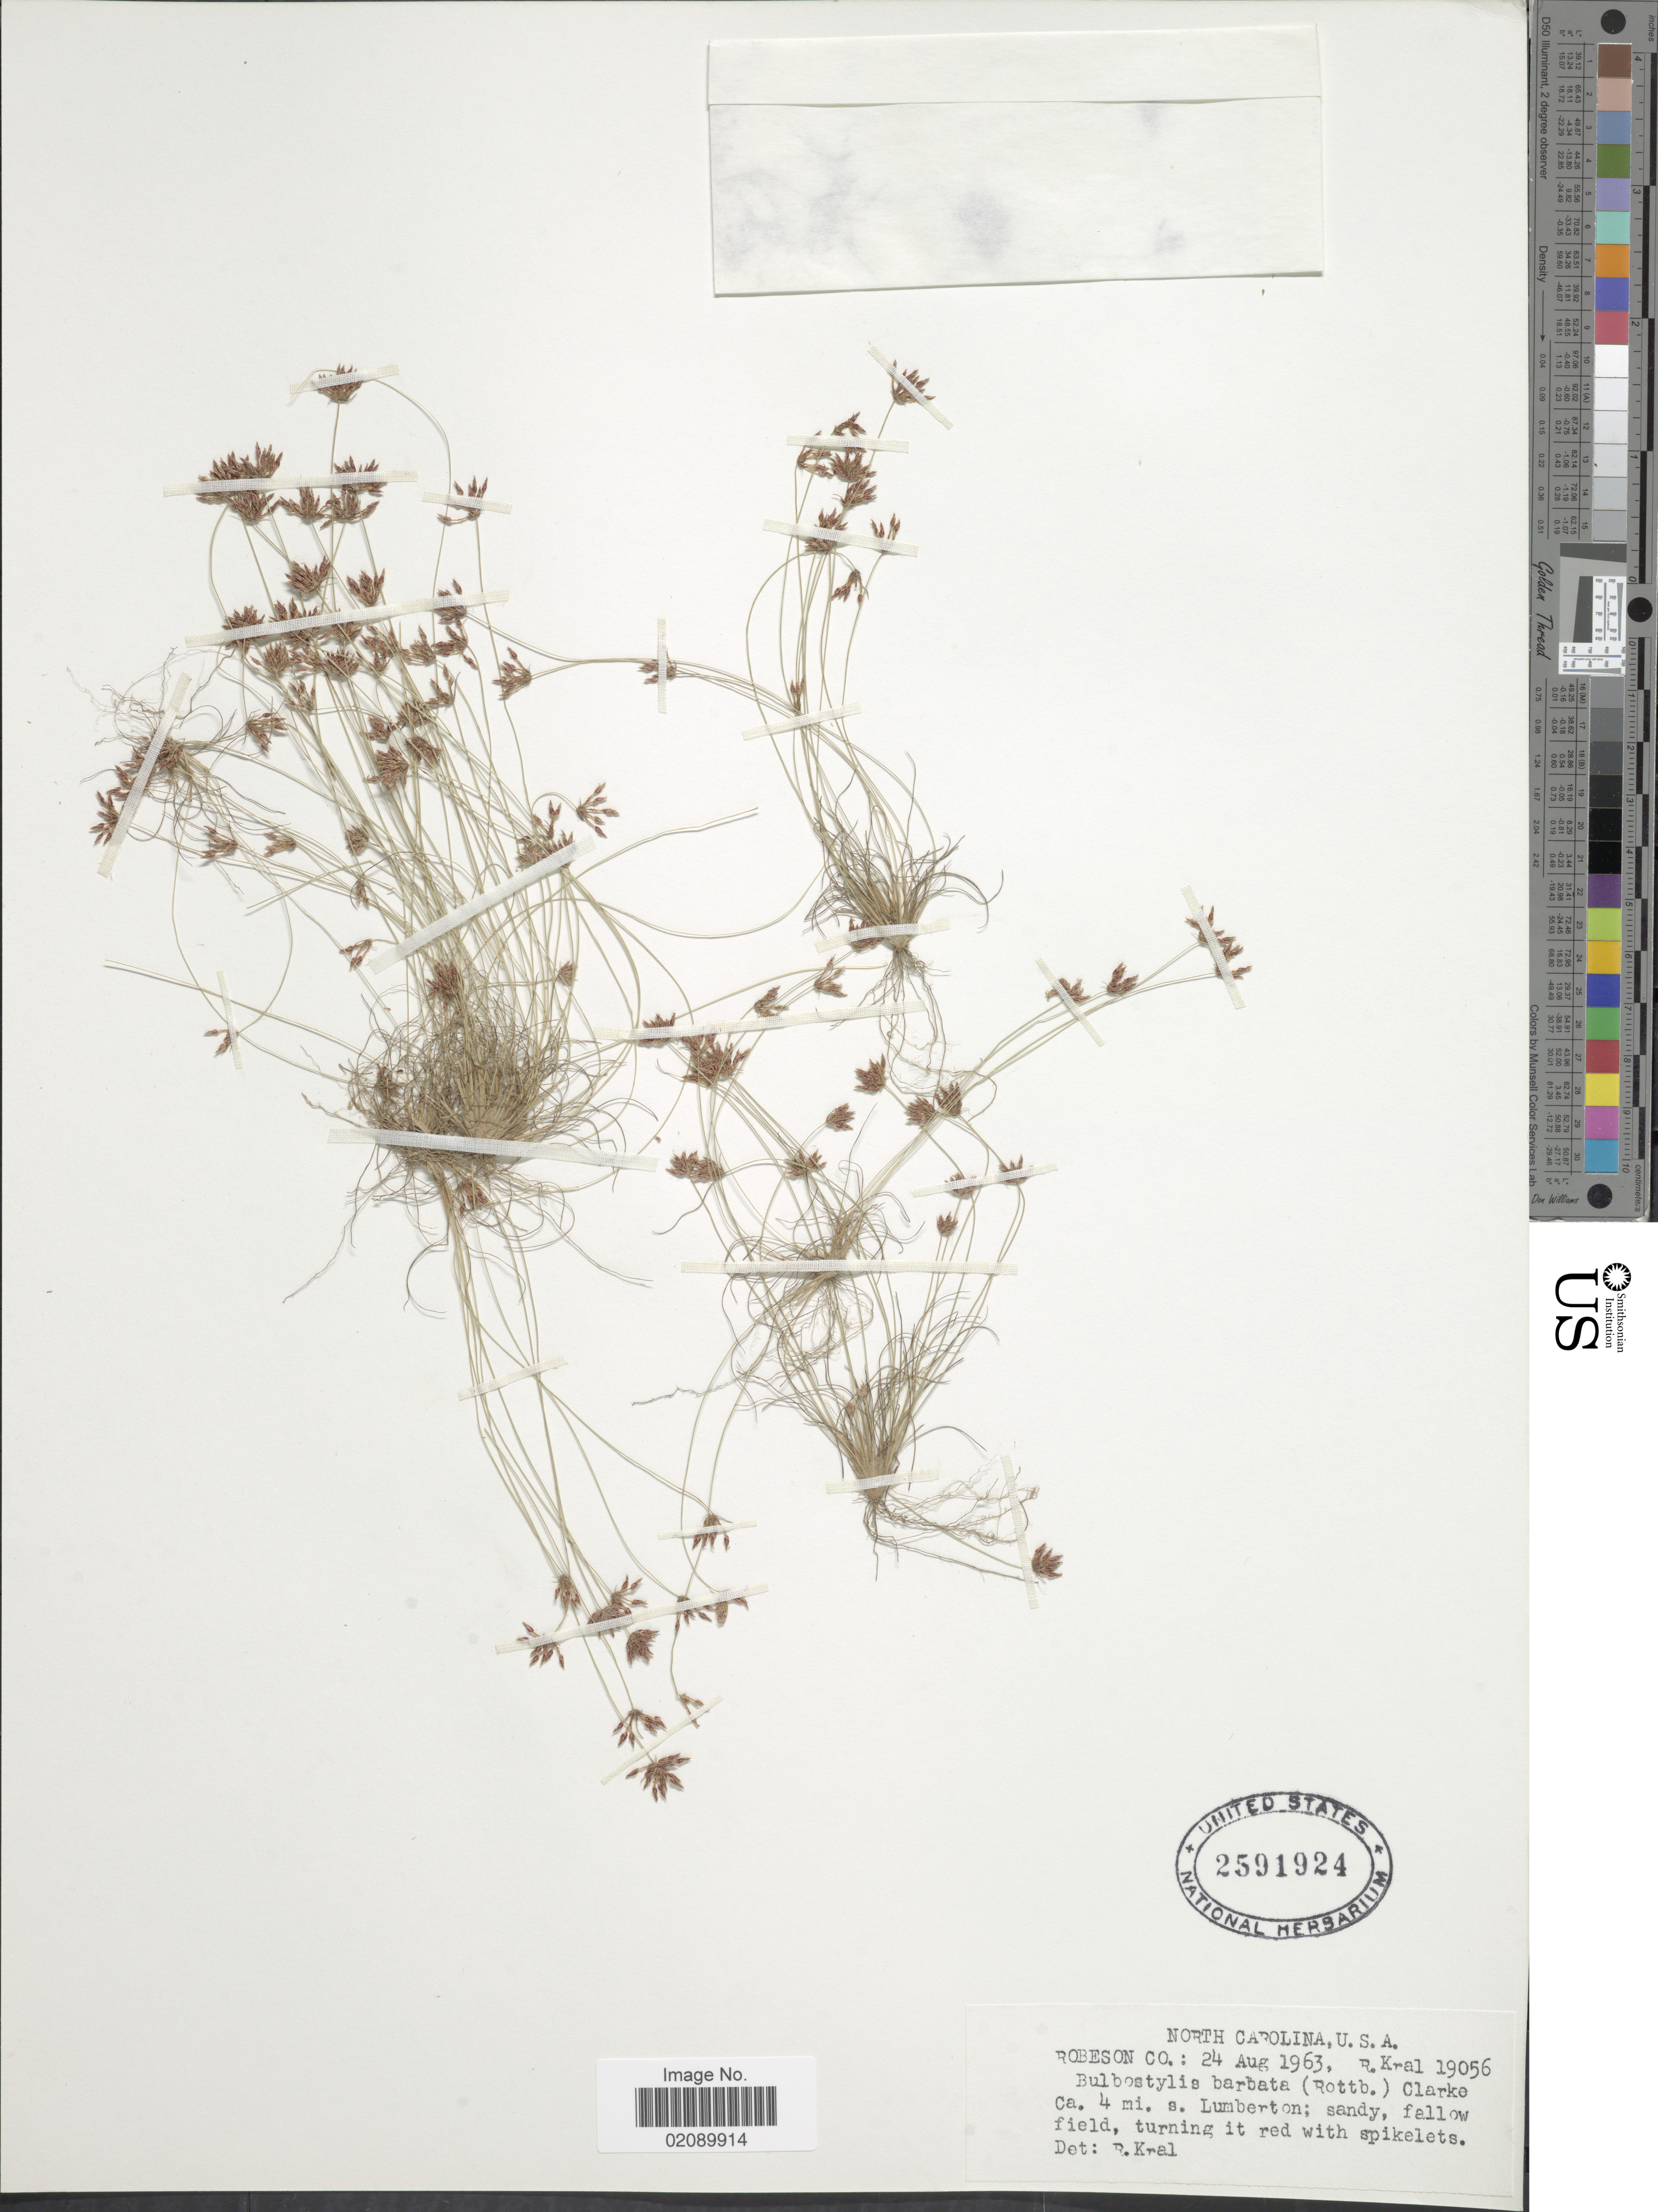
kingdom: Plantae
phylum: Tracheophyta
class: Liliopsida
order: Poales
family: Cyperaceae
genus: Bulbostylis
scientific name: Bulbostylis barbata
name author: (Rottb.) C.B. Clarke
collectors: R. Kral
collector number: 19056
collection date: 1963-08-24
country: United States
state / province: North Carolina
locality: Robeson Co. Ca. 4 mi. s. Lumberton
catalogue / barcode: US 2591924